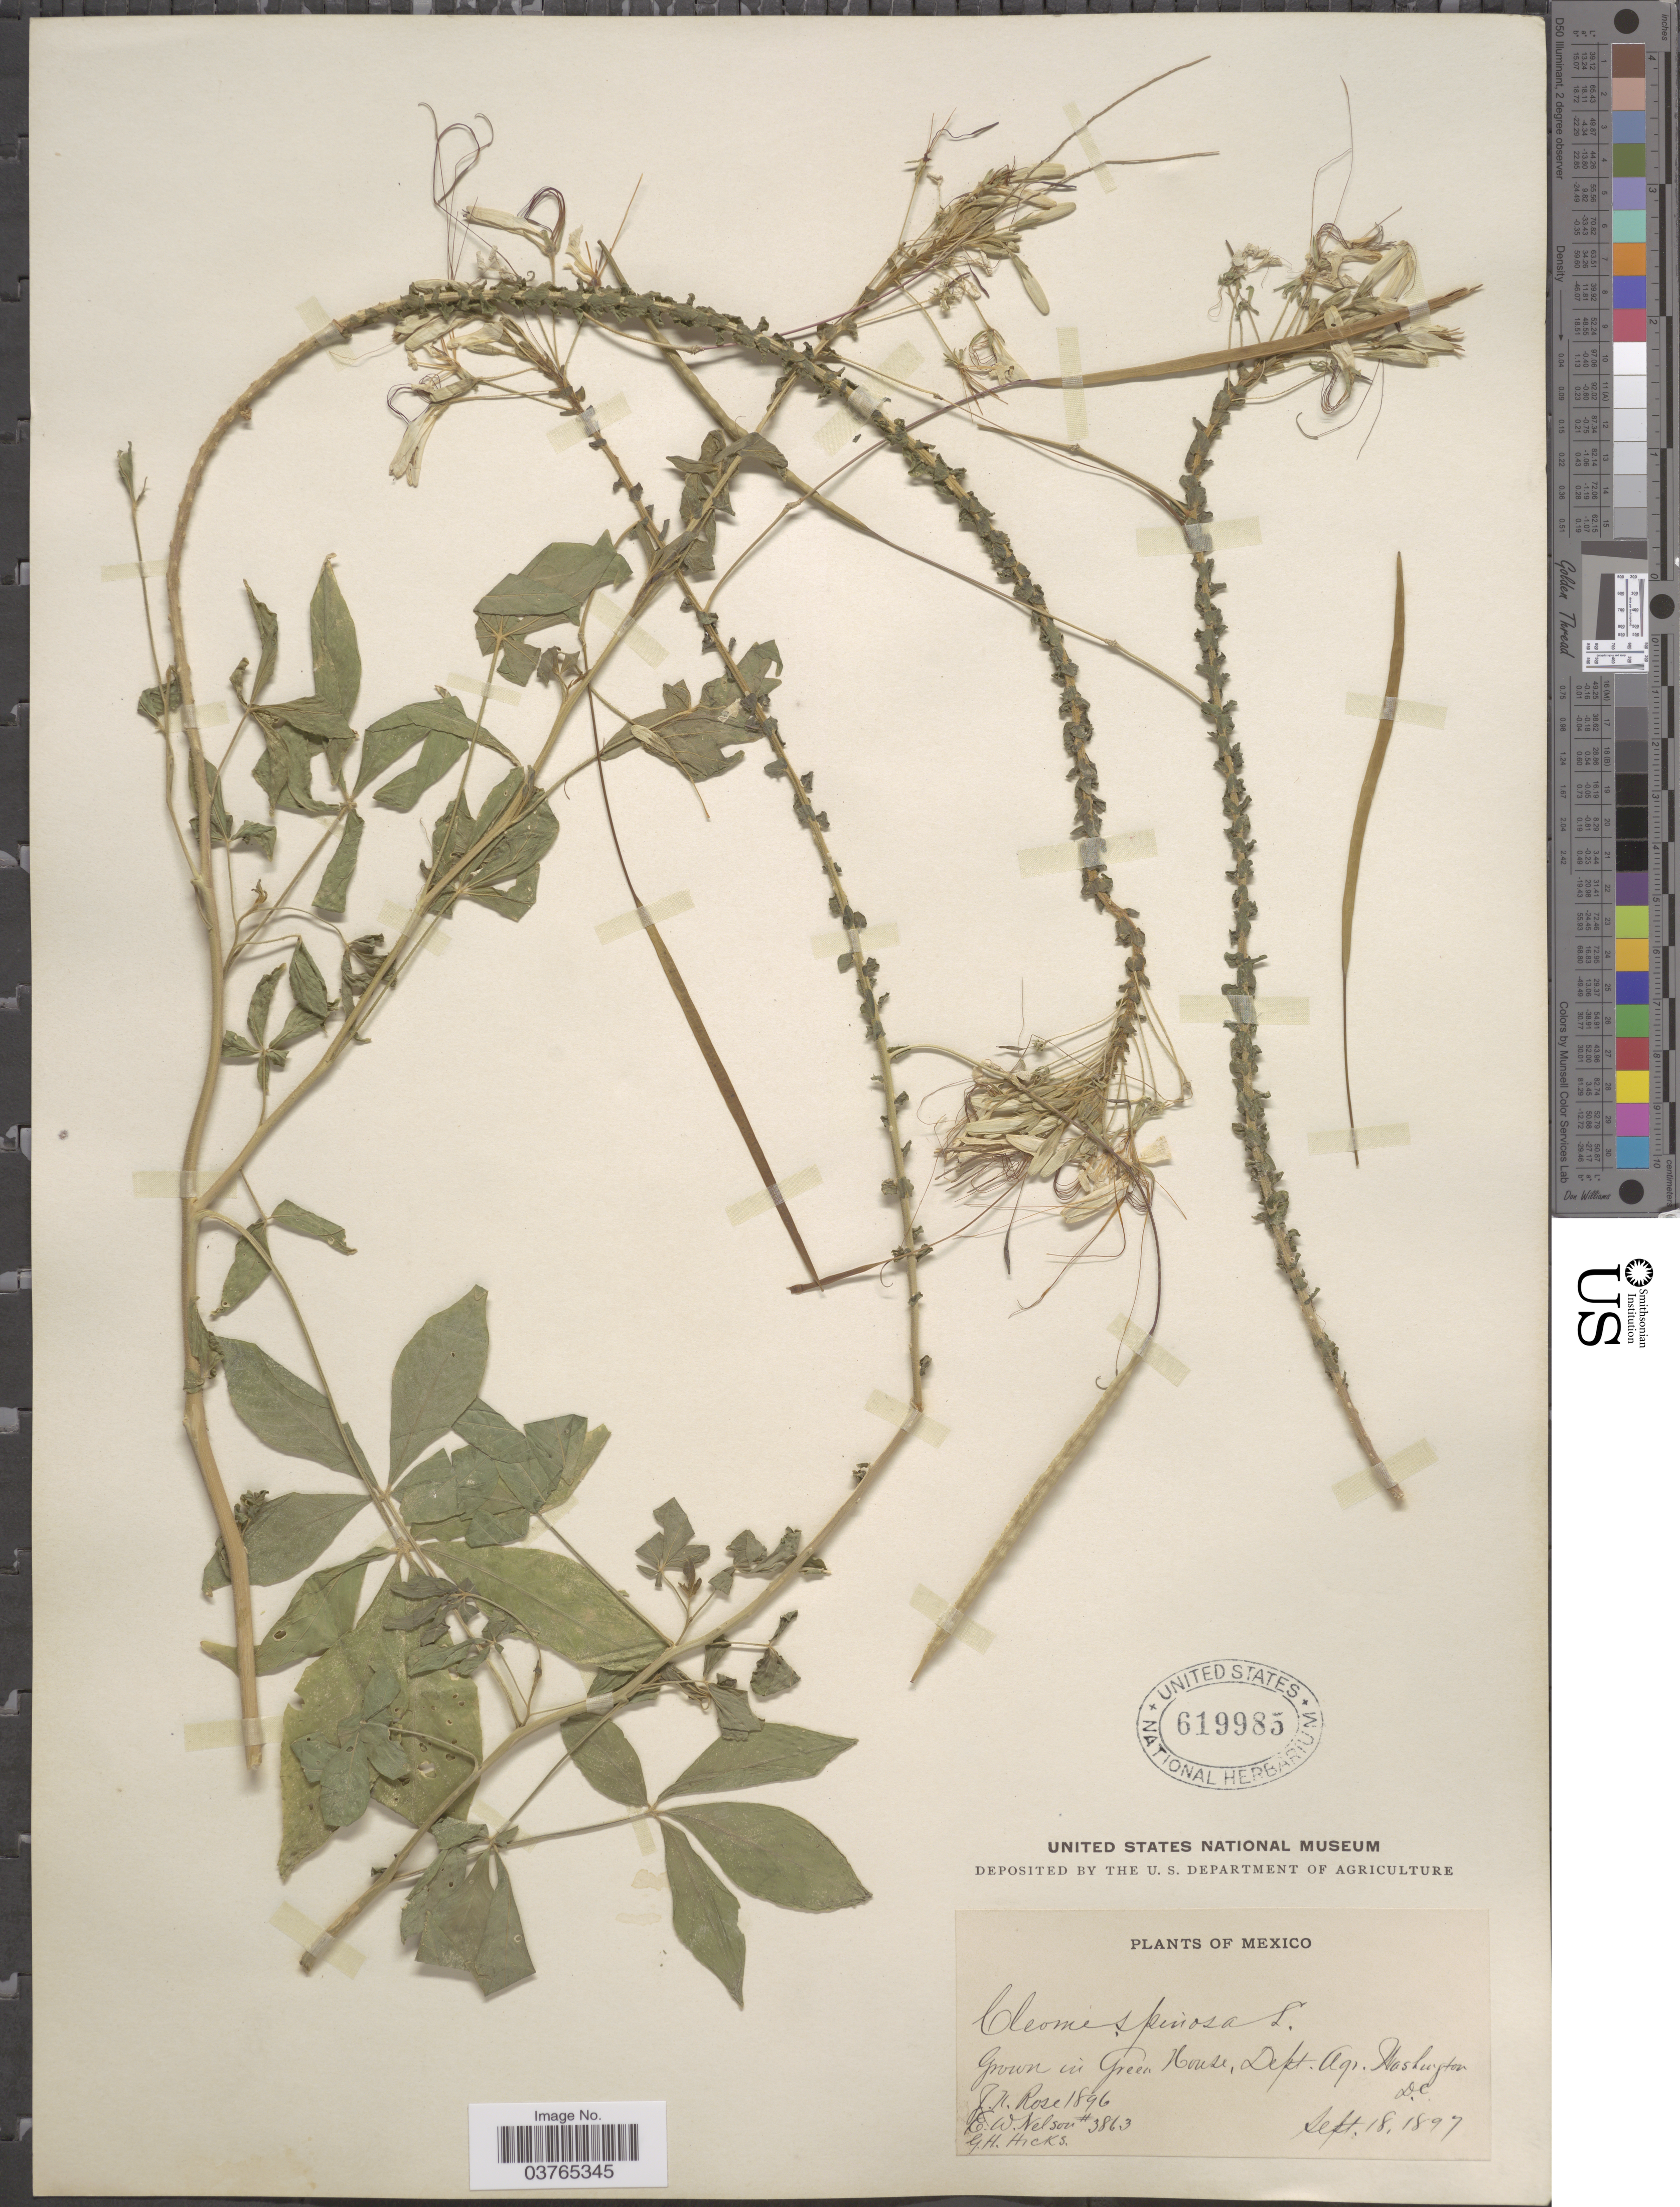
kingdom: Plantae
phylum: Tracheophyta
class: Magnoliopsida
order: Brassicales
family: Cleomaceae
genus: Tarenaya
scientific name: Tarenaya spinosa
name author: (Jacq.) Raf.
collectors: J. N. Rose, E. W. Nelson & G. Hicks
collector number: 3863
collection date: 1897-09-18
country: Mexico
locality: In Green House, Dept. Agr. Washington D.C.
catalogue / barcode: US 619985